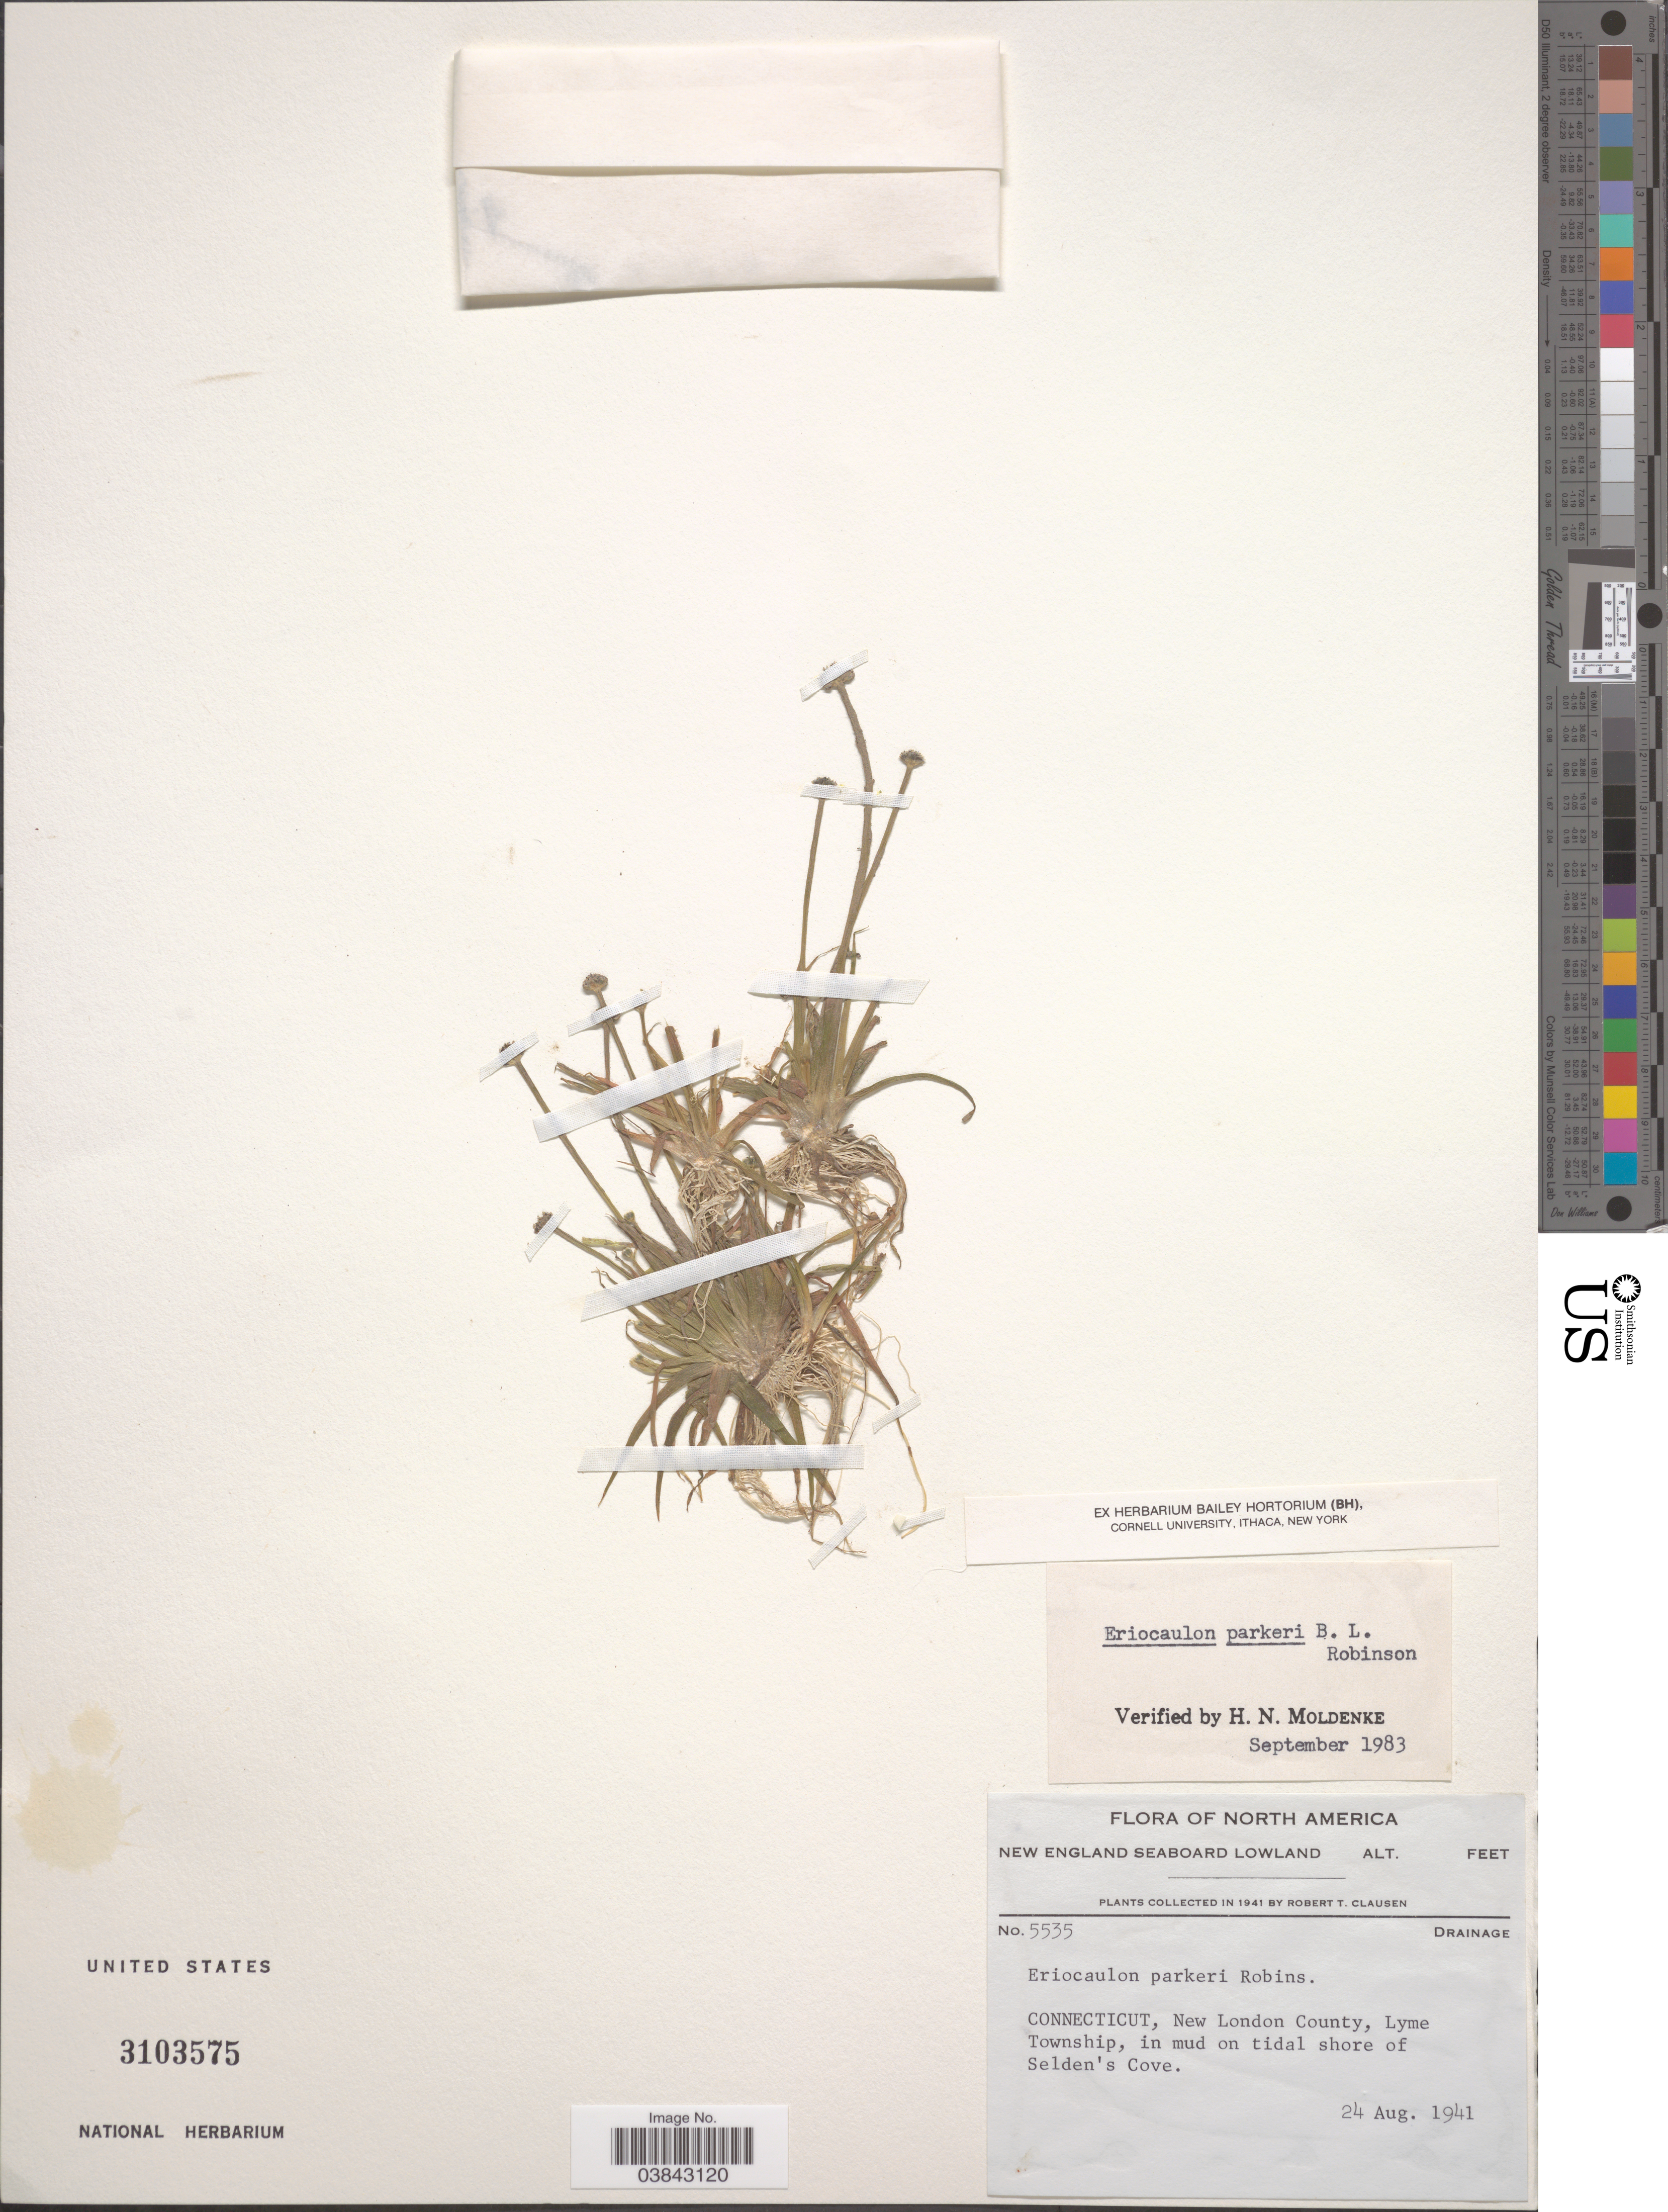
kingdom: Plantae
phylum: Tracheophyta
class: Liliopsida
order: Poales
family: Eriocaulaceae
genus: Eriocaulon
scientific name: Eriocaulon parkeri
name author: B.L. Rob.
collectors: R. T. Clausen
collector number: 5535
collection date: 1941-08-24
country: United States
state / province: Connecticut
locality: New England Seaboard Lowland. New London County, Lyme Township, in mud on tidal shore of Selden's Cove.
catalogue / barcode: US 3103575